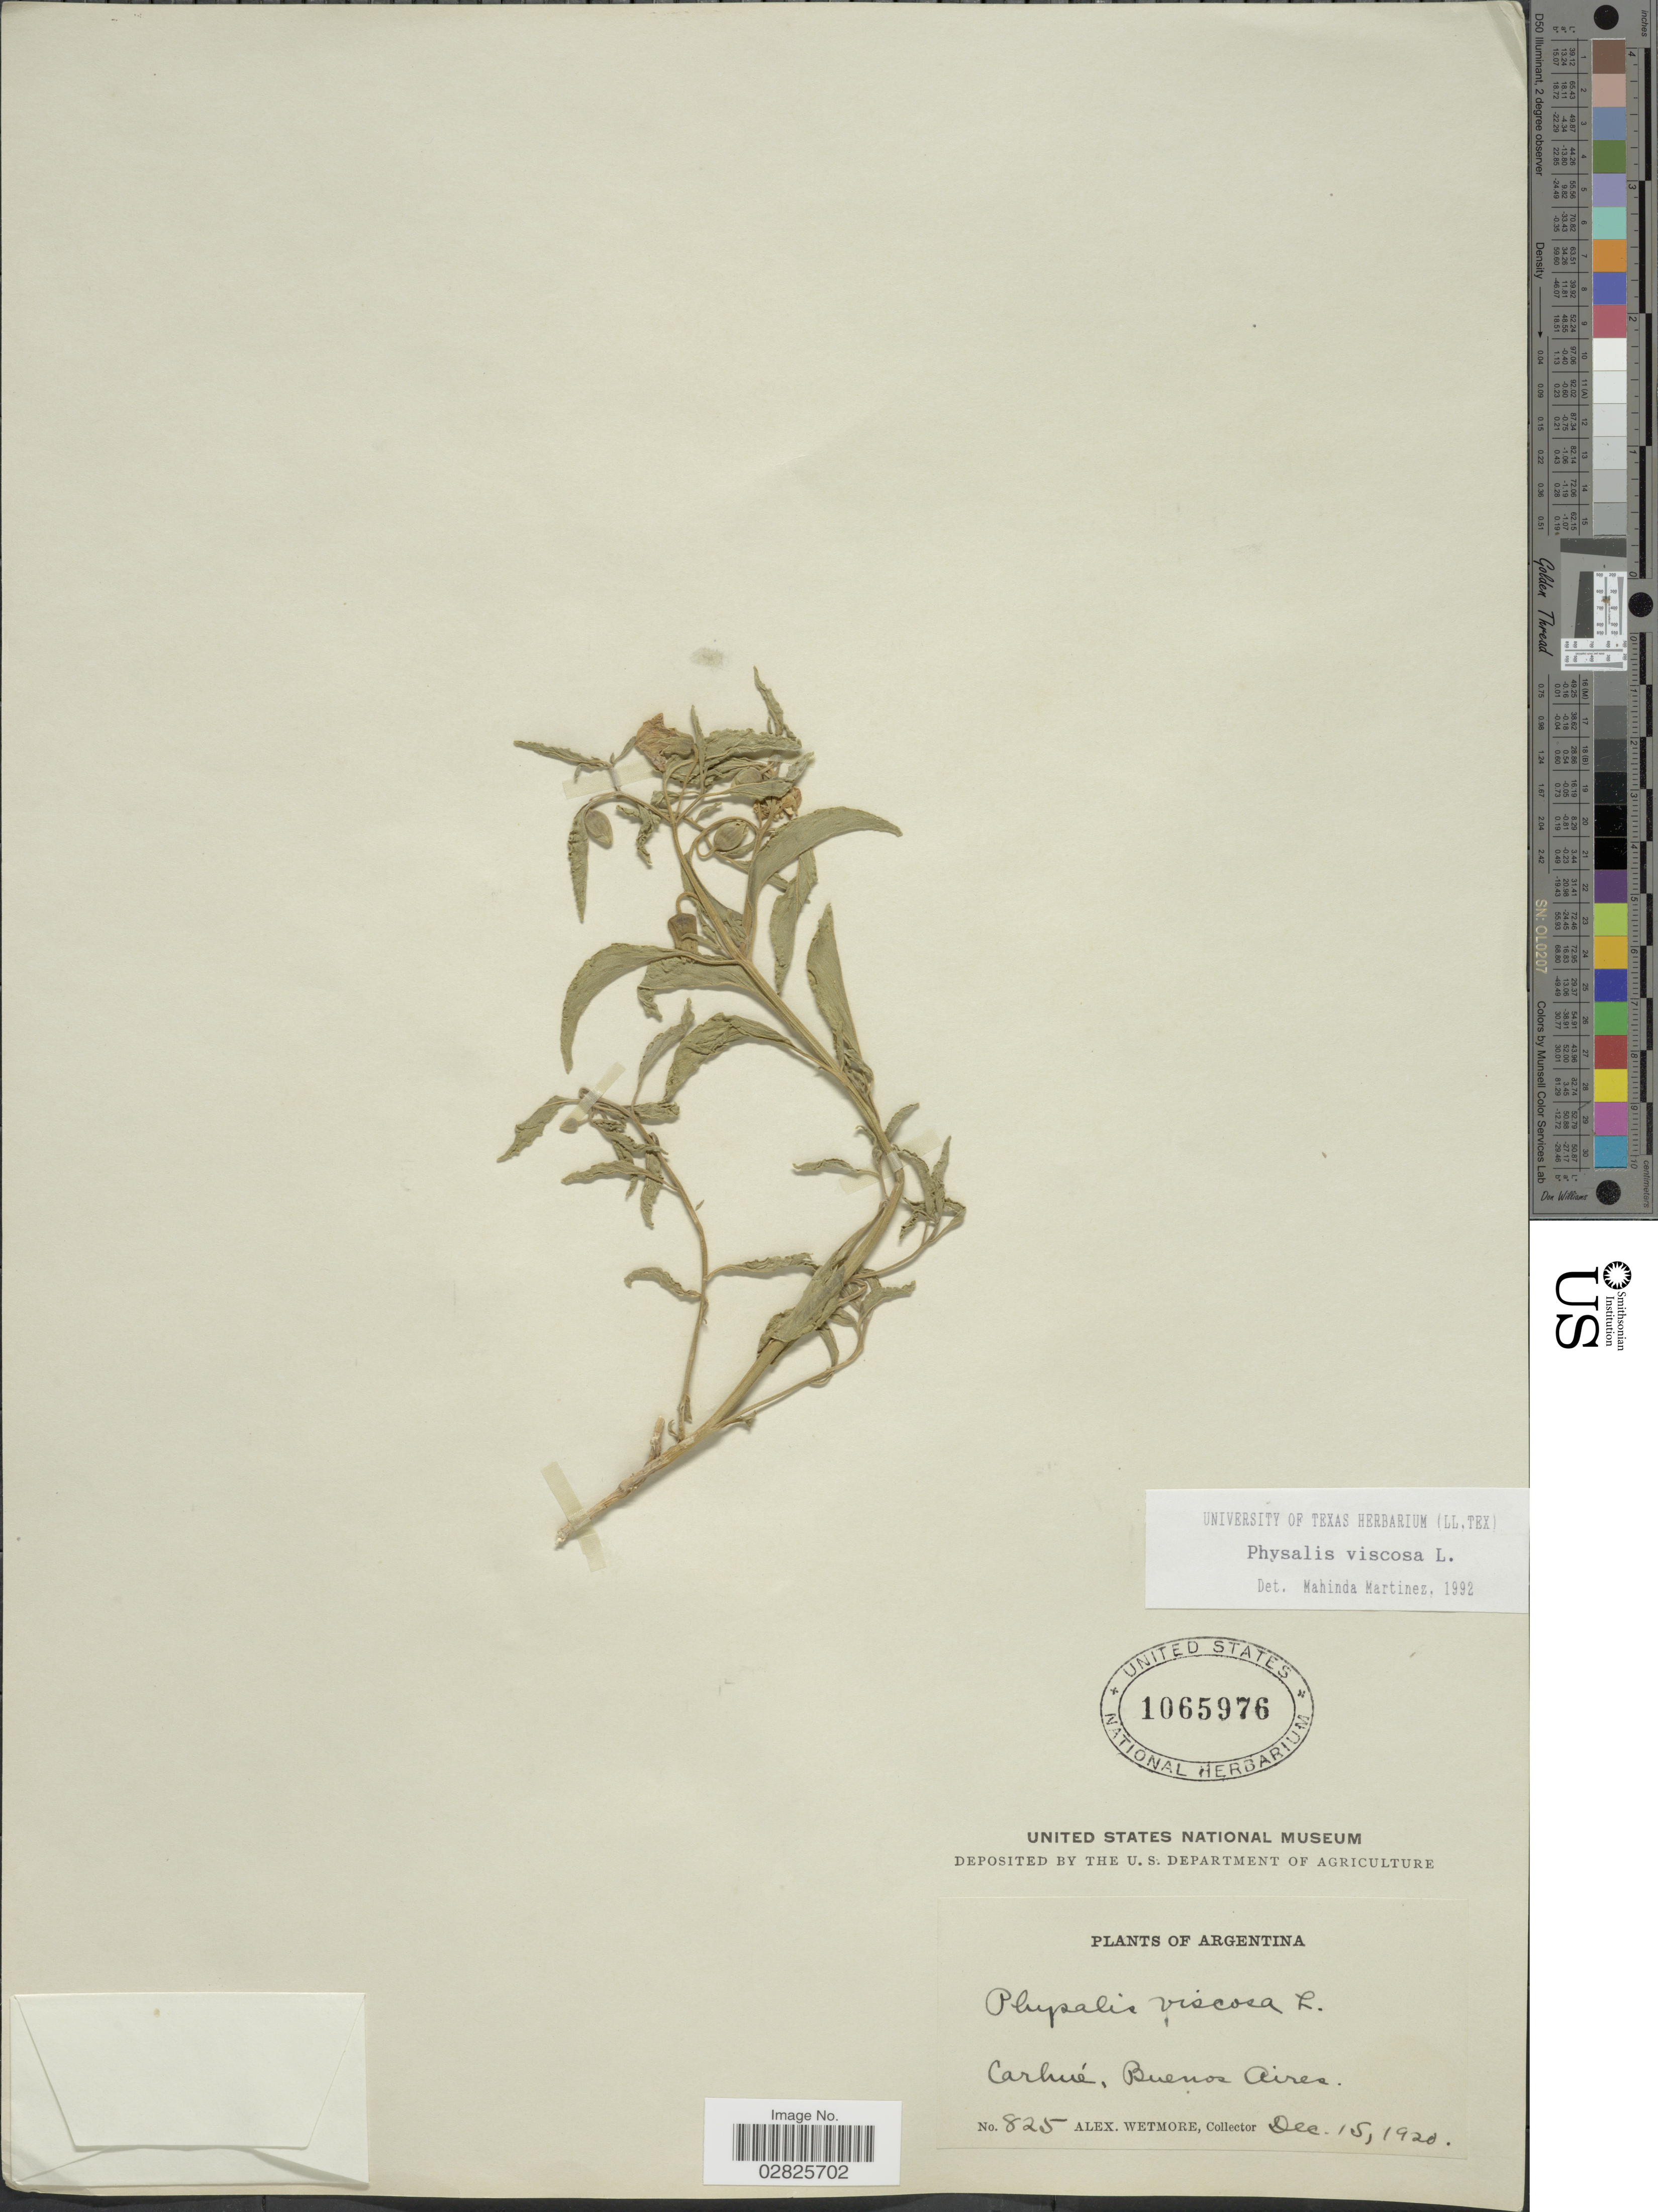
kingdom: Plantae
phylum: Tracheophyta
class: Magnoliopsida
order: Solanales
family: Solanaceae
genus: Physalis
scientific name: Physalis viscosa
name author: L.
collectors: A. Wetmore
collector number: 825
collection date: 1920-12-15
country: Argentina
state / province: Buenos Aires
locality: Carhué.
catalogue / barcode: US 1065976